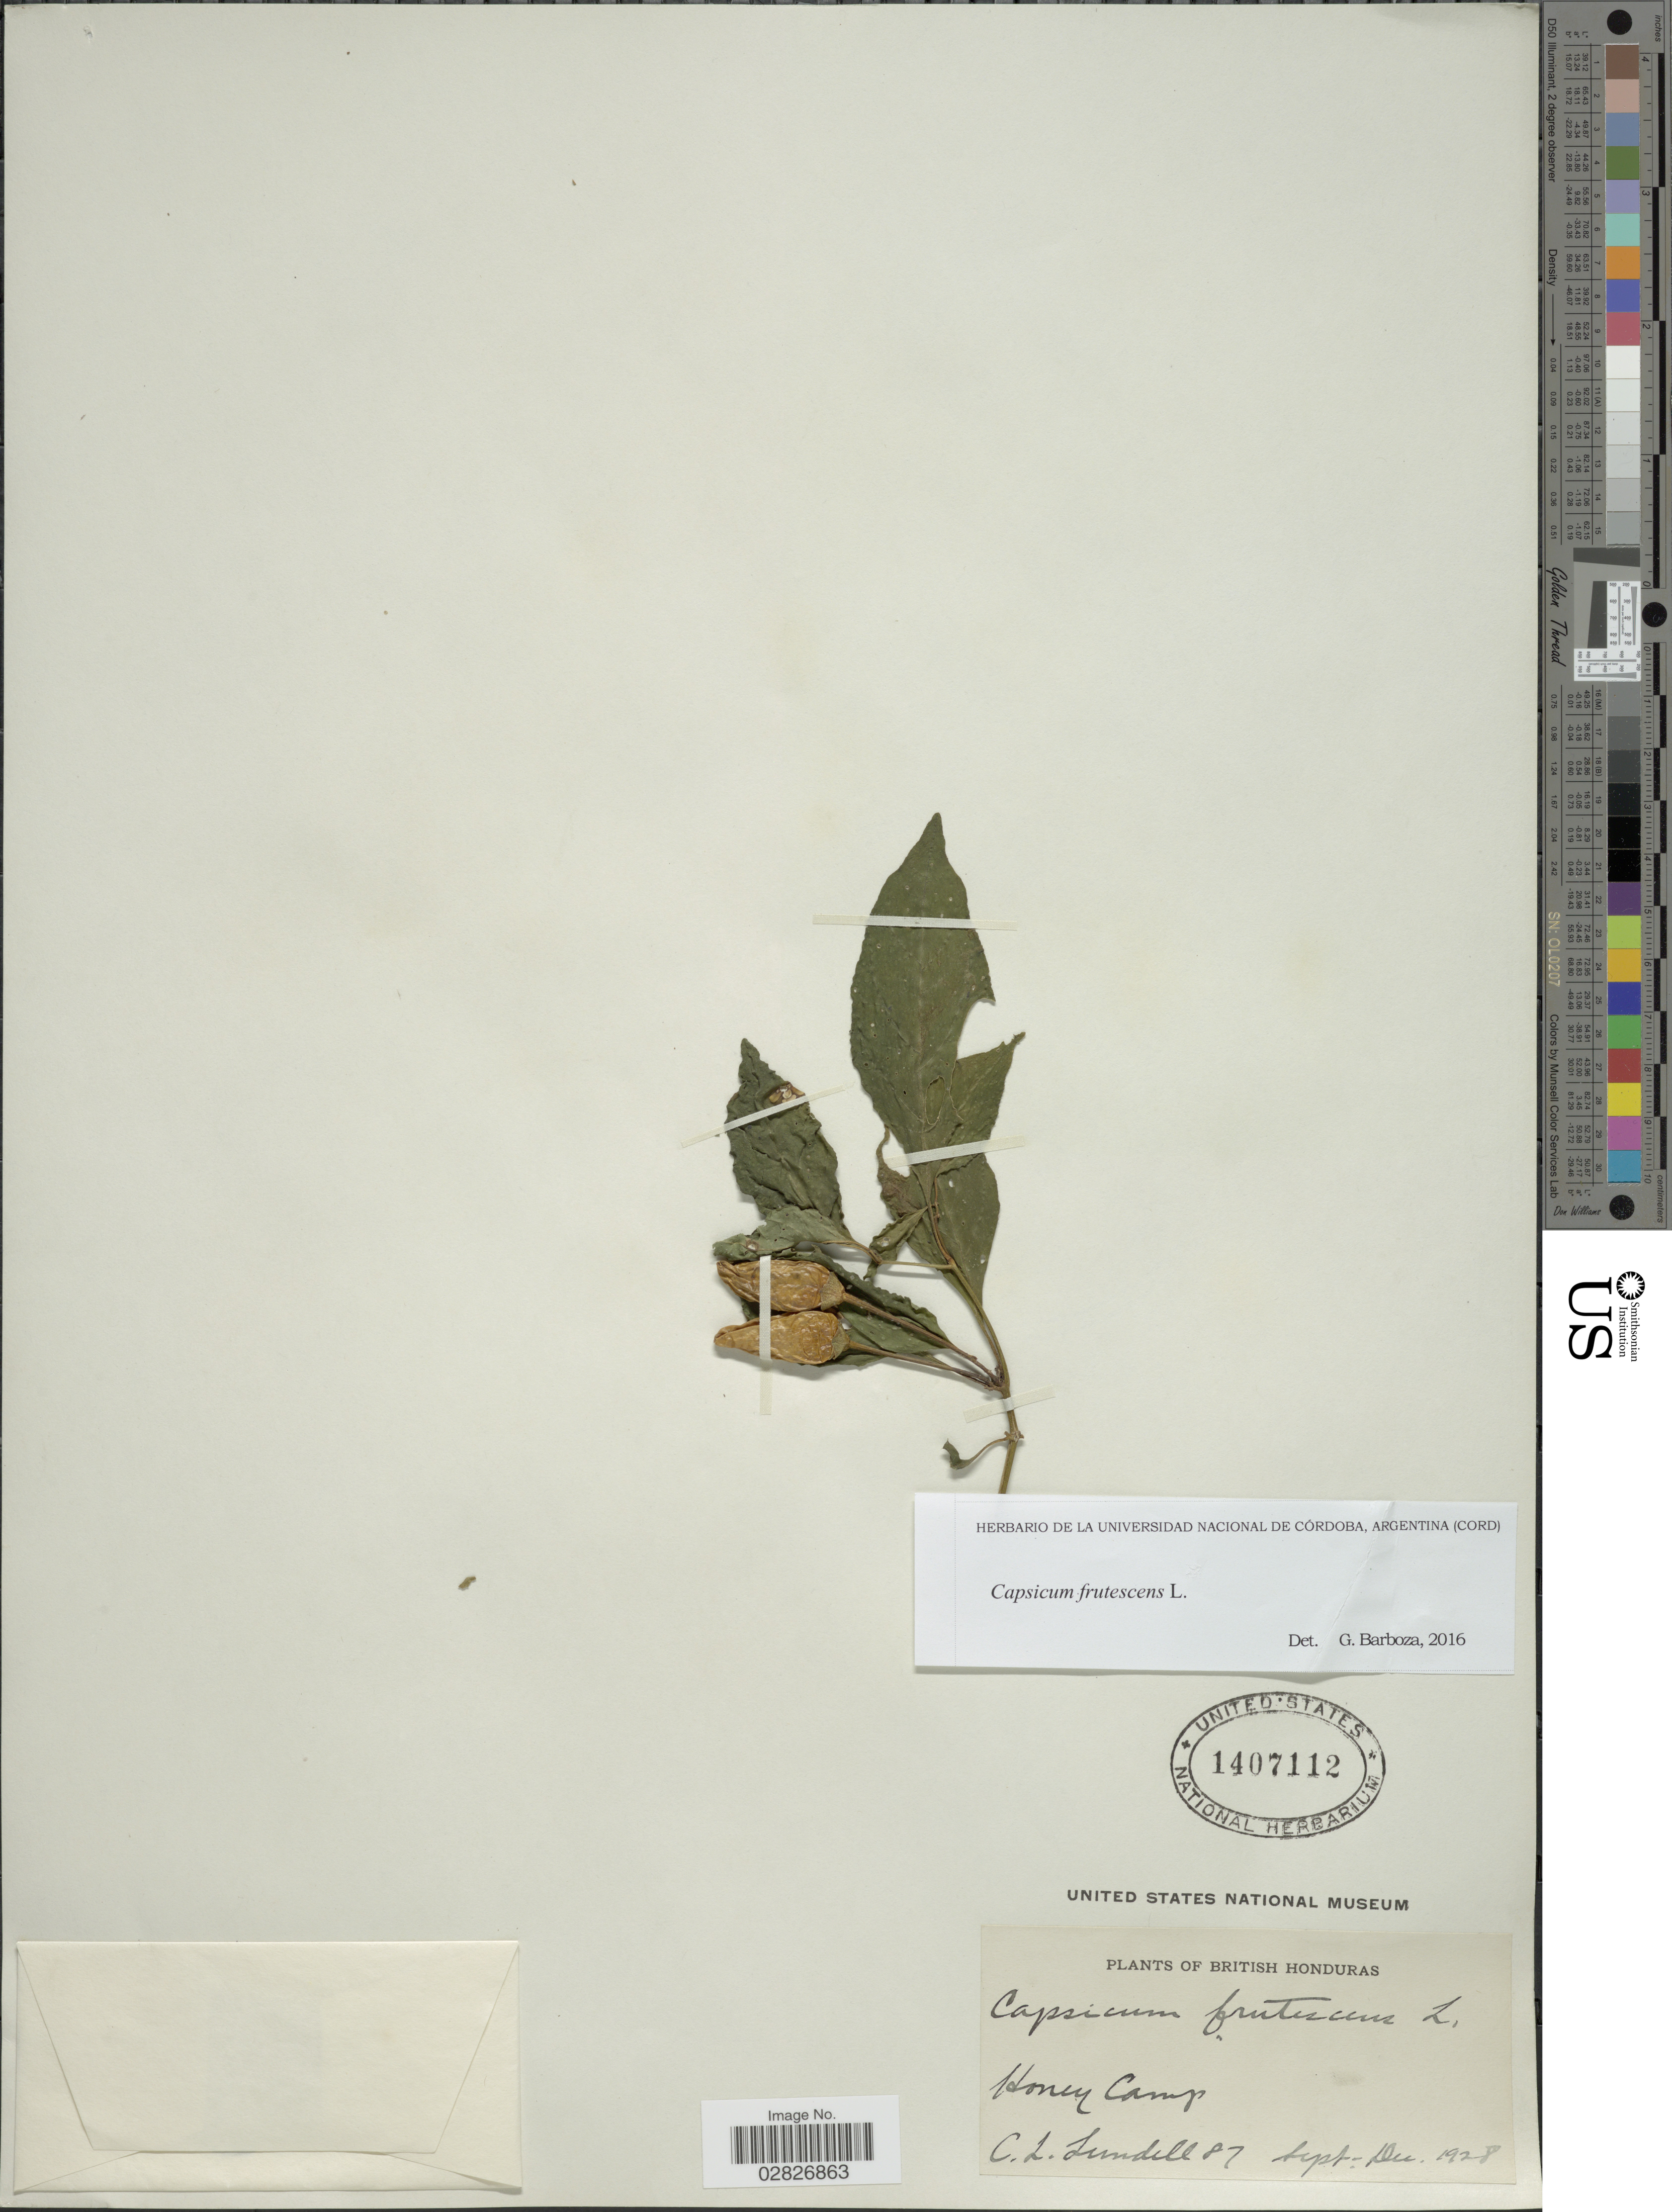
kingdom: Plantae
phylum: Tracheophyta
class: Magnoliopsida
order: Solanales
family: Solanaceae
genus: Capsicum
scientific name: Capsicum frutescens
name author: L.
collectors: C. L. Lundell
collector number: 87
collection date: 1928-09/1928-12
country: Belize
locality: British Honduras, Honey Camp.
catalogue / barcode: US 1407112